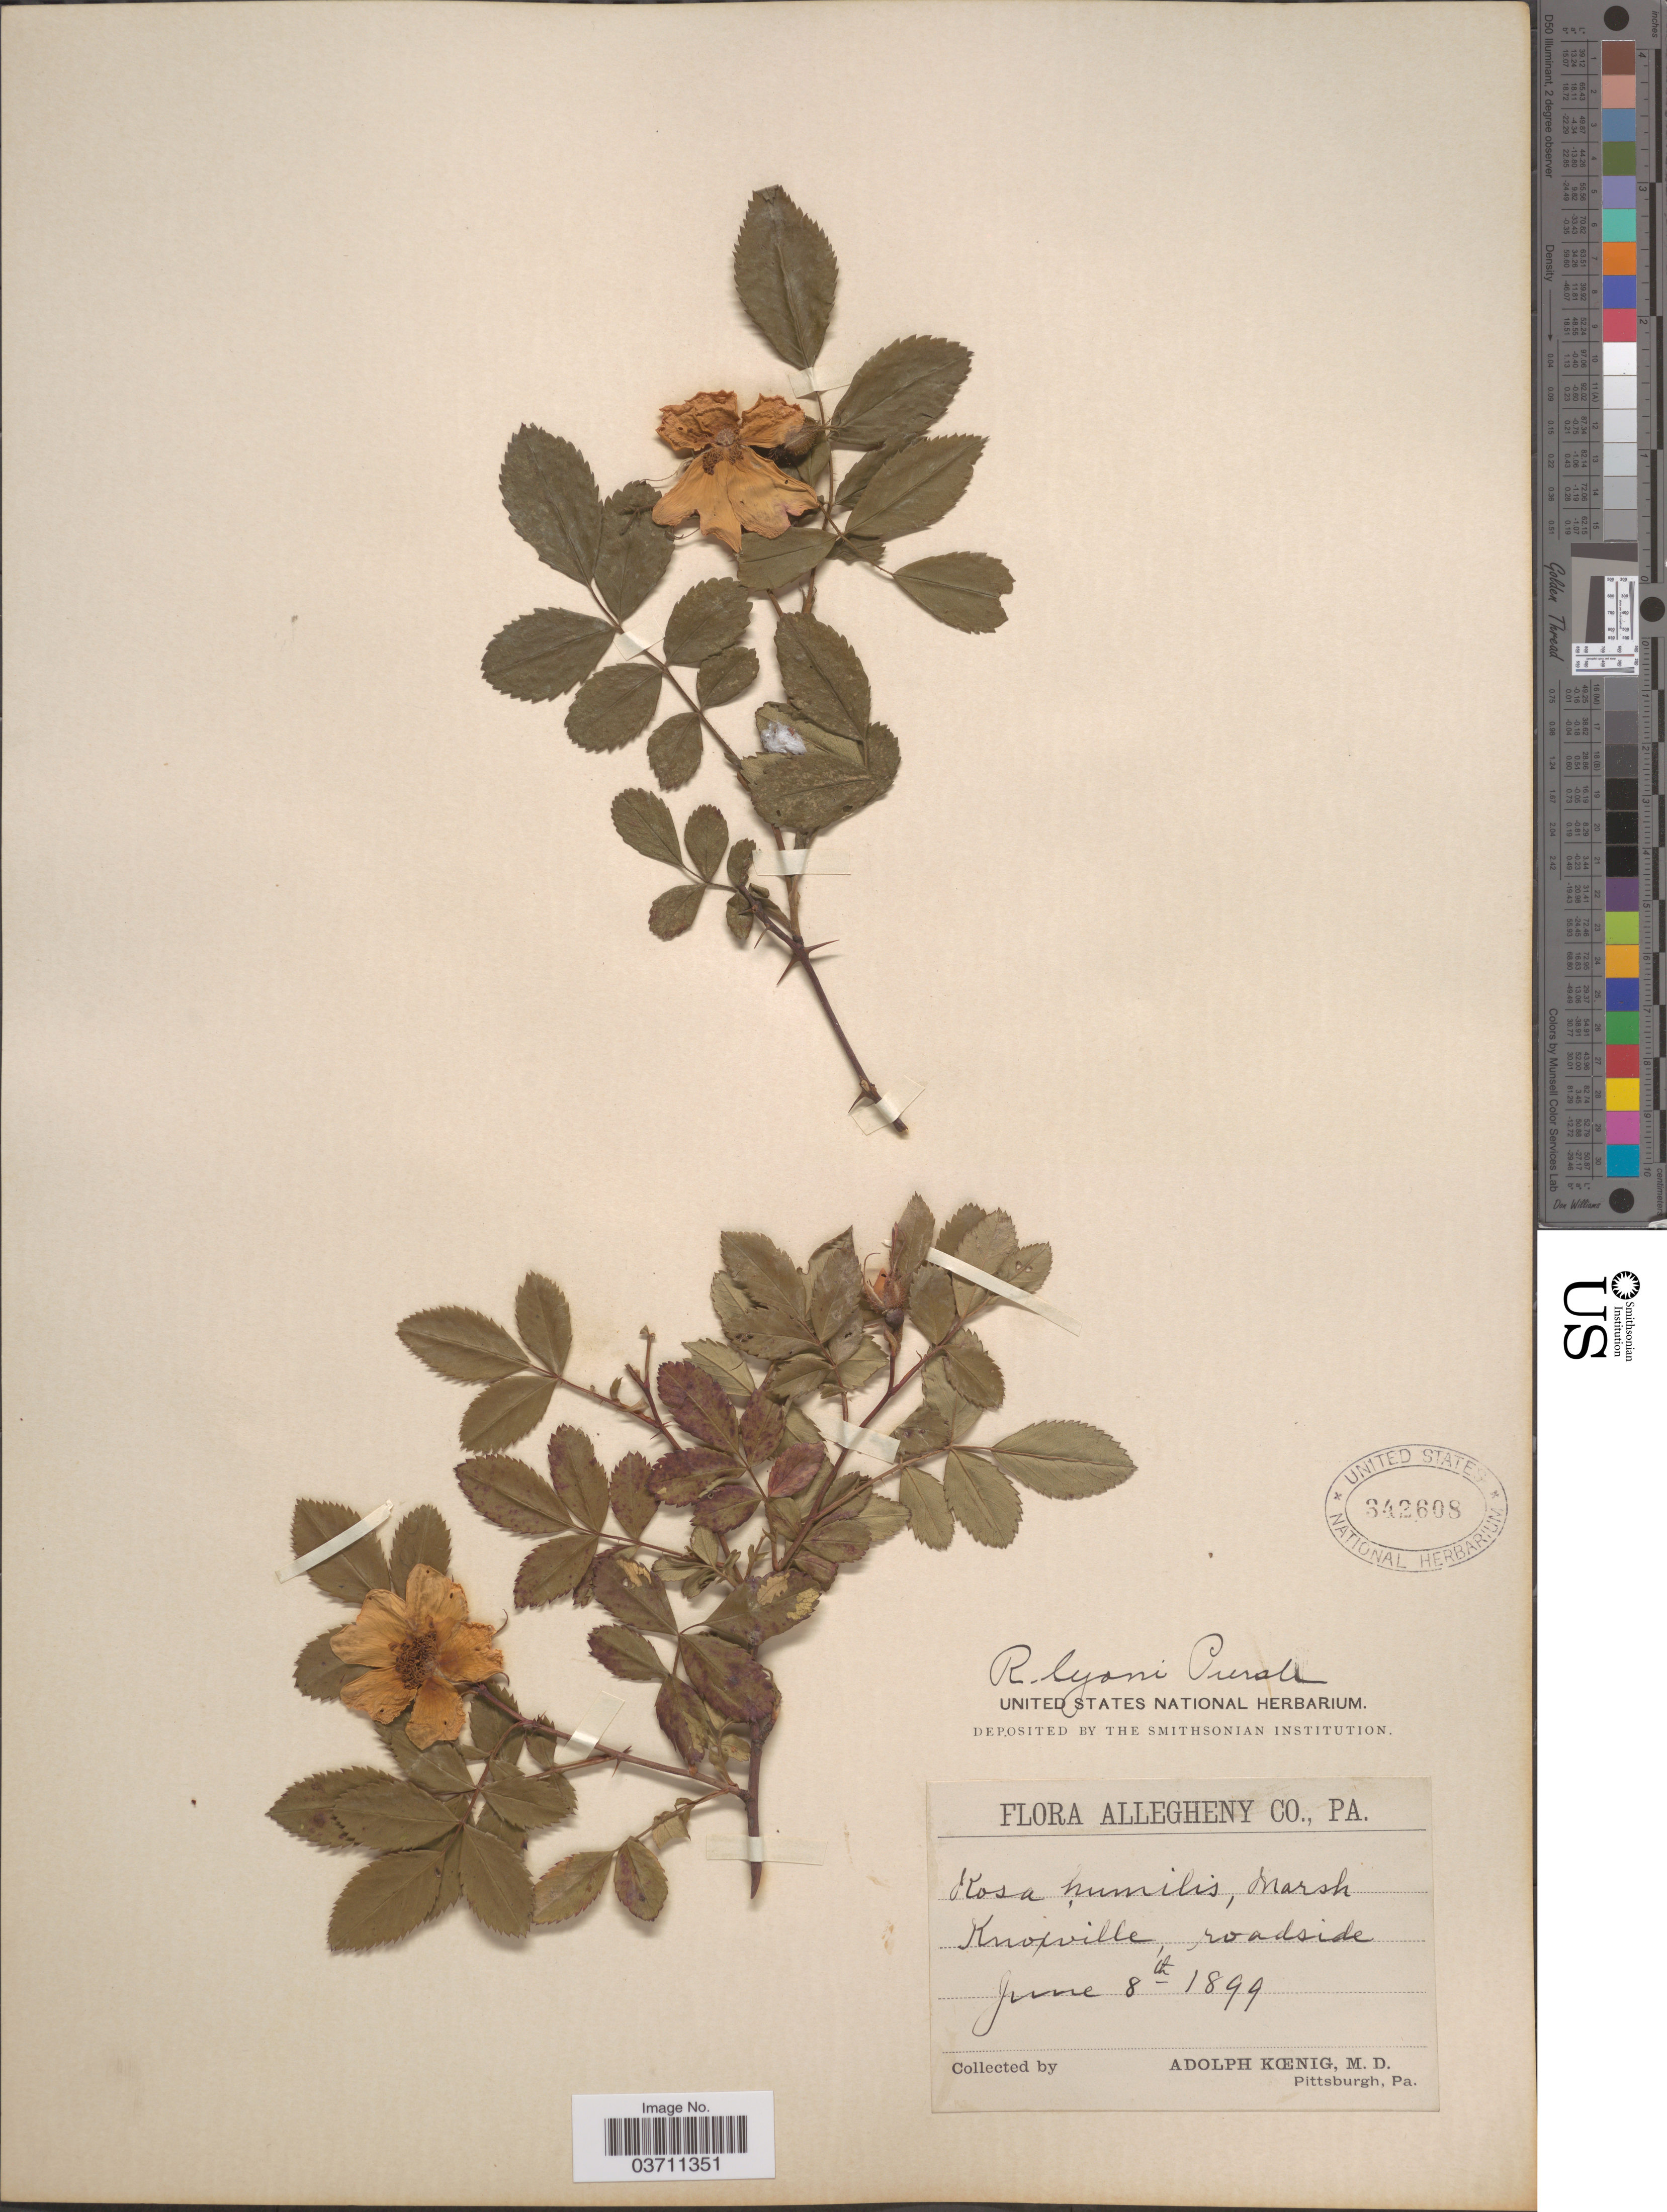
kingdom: Plantae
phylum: Tracheophyta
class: Magnoliopsida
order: Rosales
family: Rosaceae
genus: Rosa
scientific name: Rosa lyoni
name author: Pursh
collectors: A. Koenig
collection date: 1899-06-08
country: United States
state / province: Pennsylvania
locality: Allegheny Co. Knoxville, roadside.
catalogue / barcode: US 342608